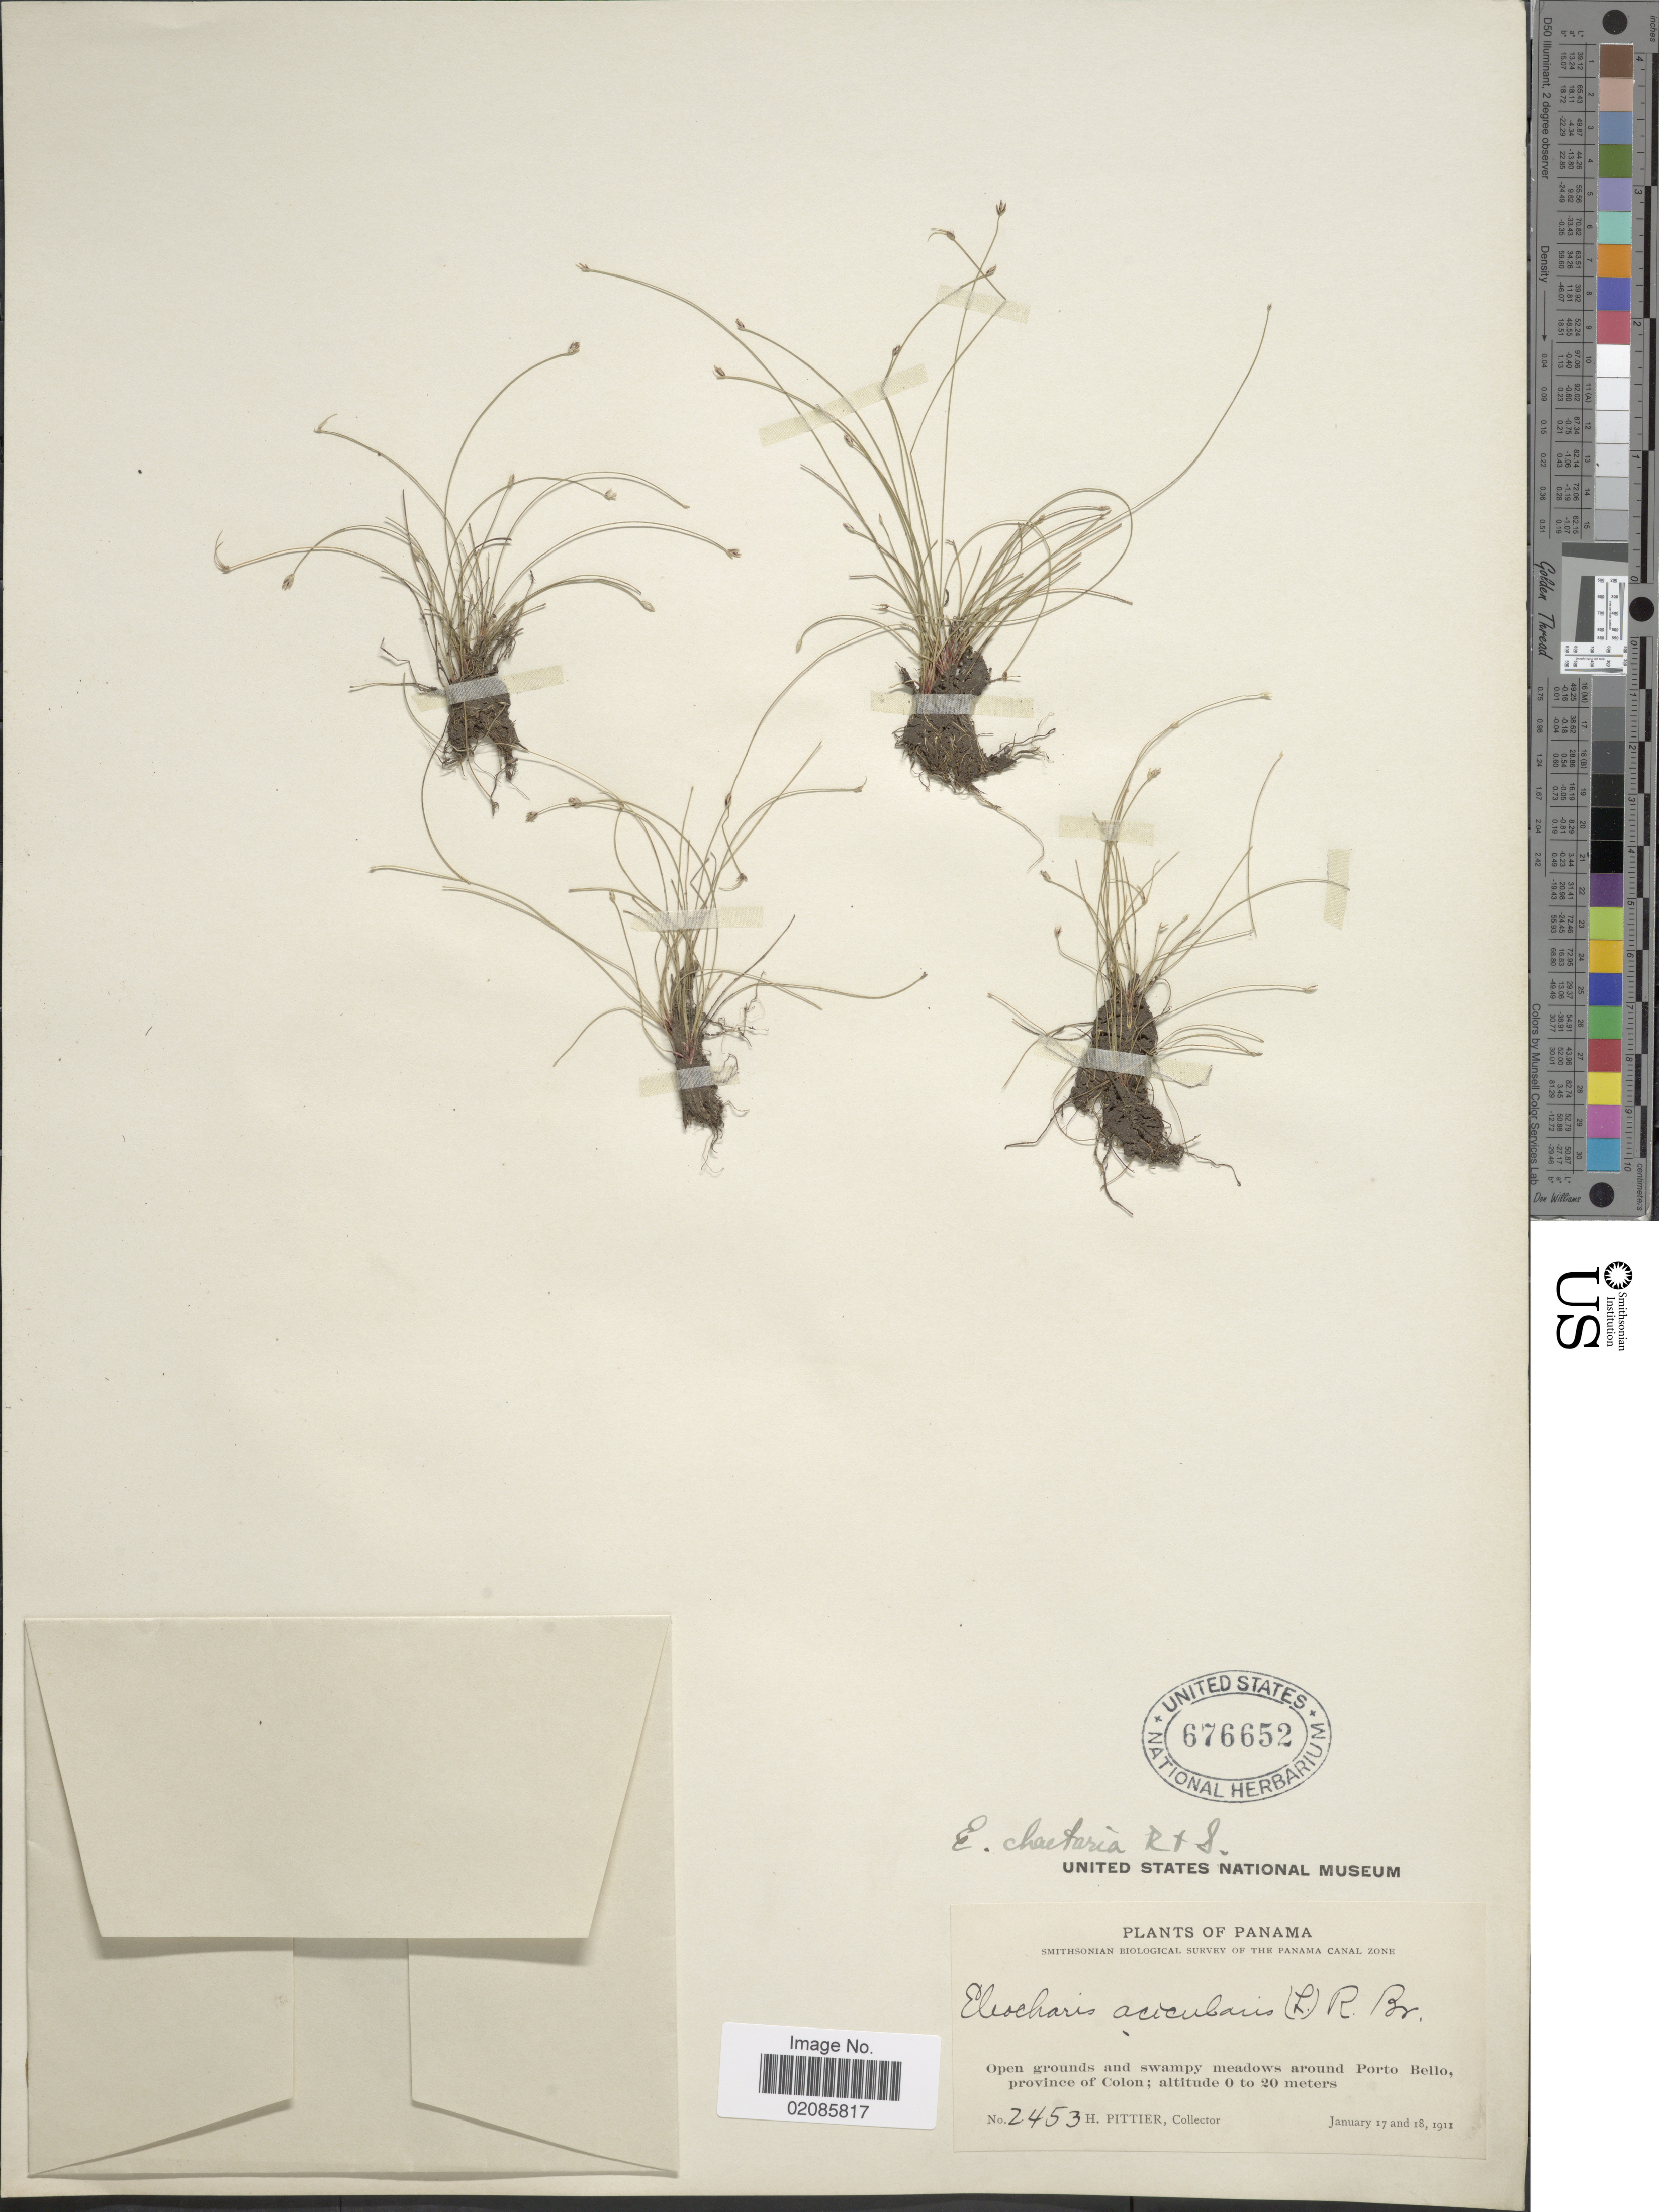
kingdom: Plantae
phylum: Tracheophyta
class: Liliopsida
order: Poales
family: Cyperaceae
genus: Eleocharis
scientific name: Eleocharis retroflexa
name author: (Poir.) Urb.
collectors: H. F. Pittier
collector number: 2453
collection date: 1911-01-17/1911-01-18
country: Panama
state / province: Colón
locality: Panama Canal Zone, Open grounds and swampy meadows around Porto Bello, province of Colon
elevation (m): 0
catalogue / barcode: US 676652